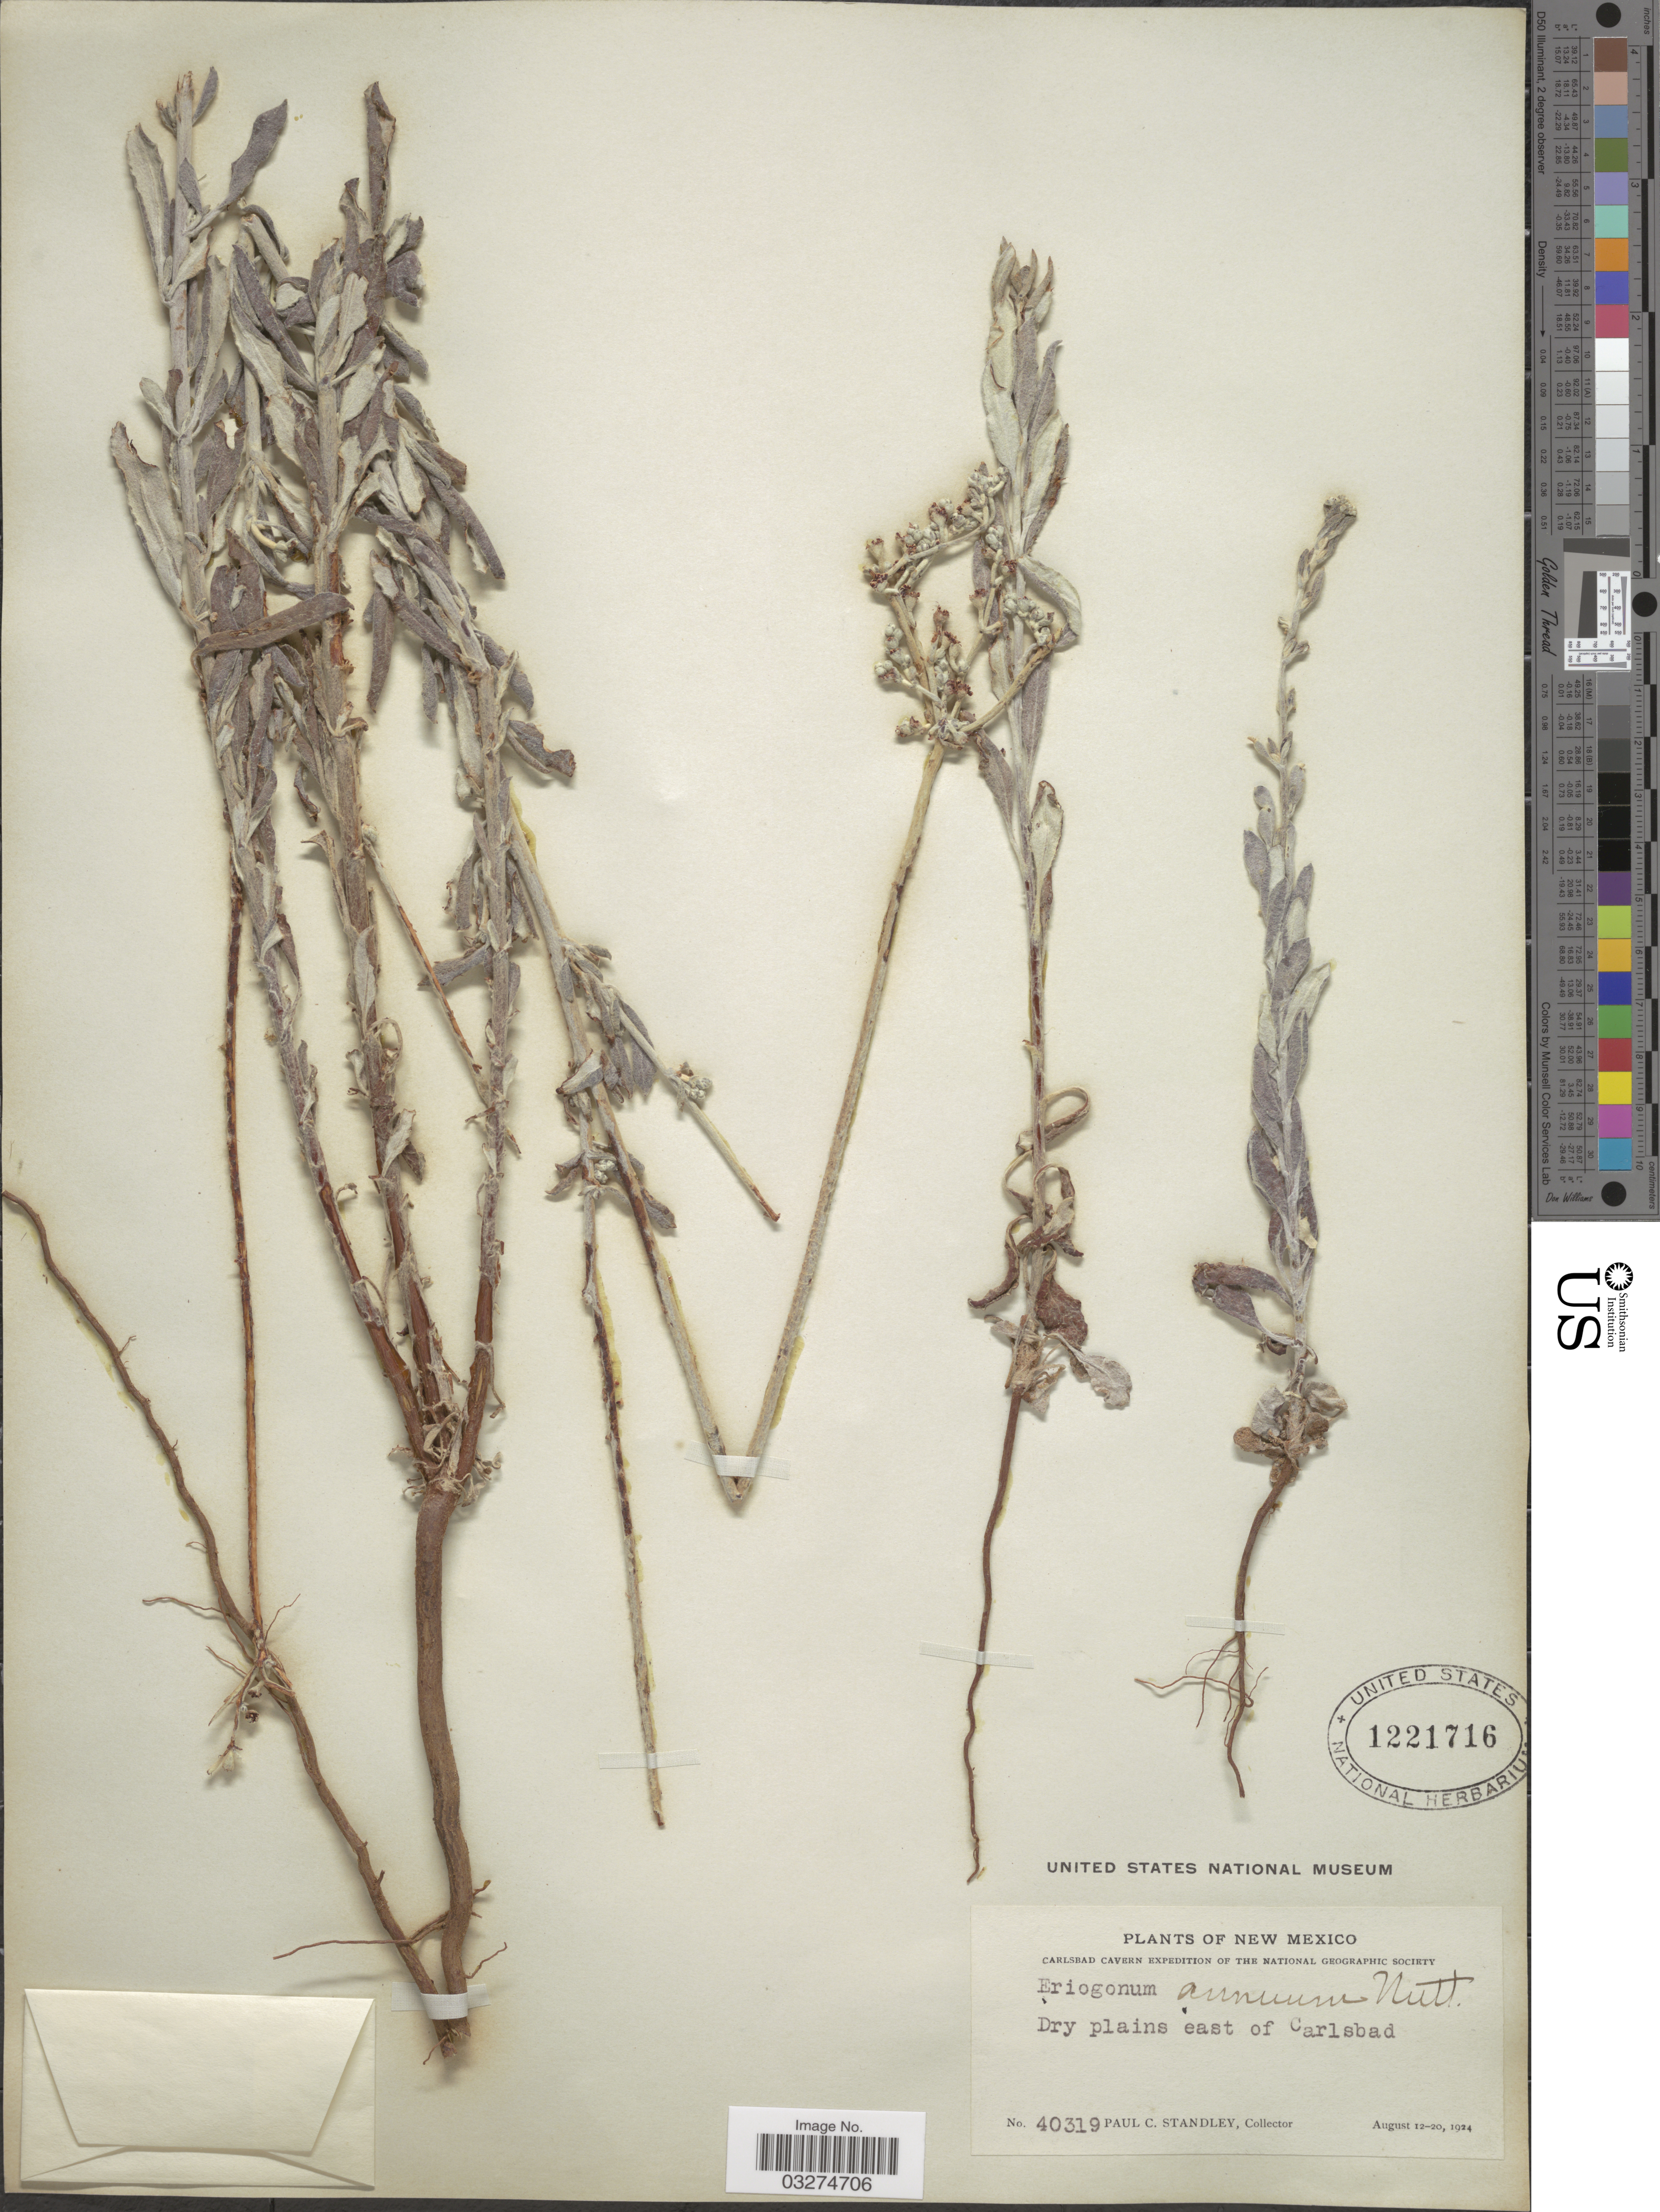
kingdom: Plantae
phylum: Tracheophyta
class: Magnoliopsida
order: Caryophyllales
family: Polygonaceae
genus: Eriogonum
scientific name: Eriogonum annuum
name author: Nutt.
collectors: P. C. Standley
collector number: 40319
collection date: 1924-08-12/1924-08-20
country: United States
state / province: New Mexico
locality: Dry plains east of Carlsbad.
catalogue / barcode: US 1221716